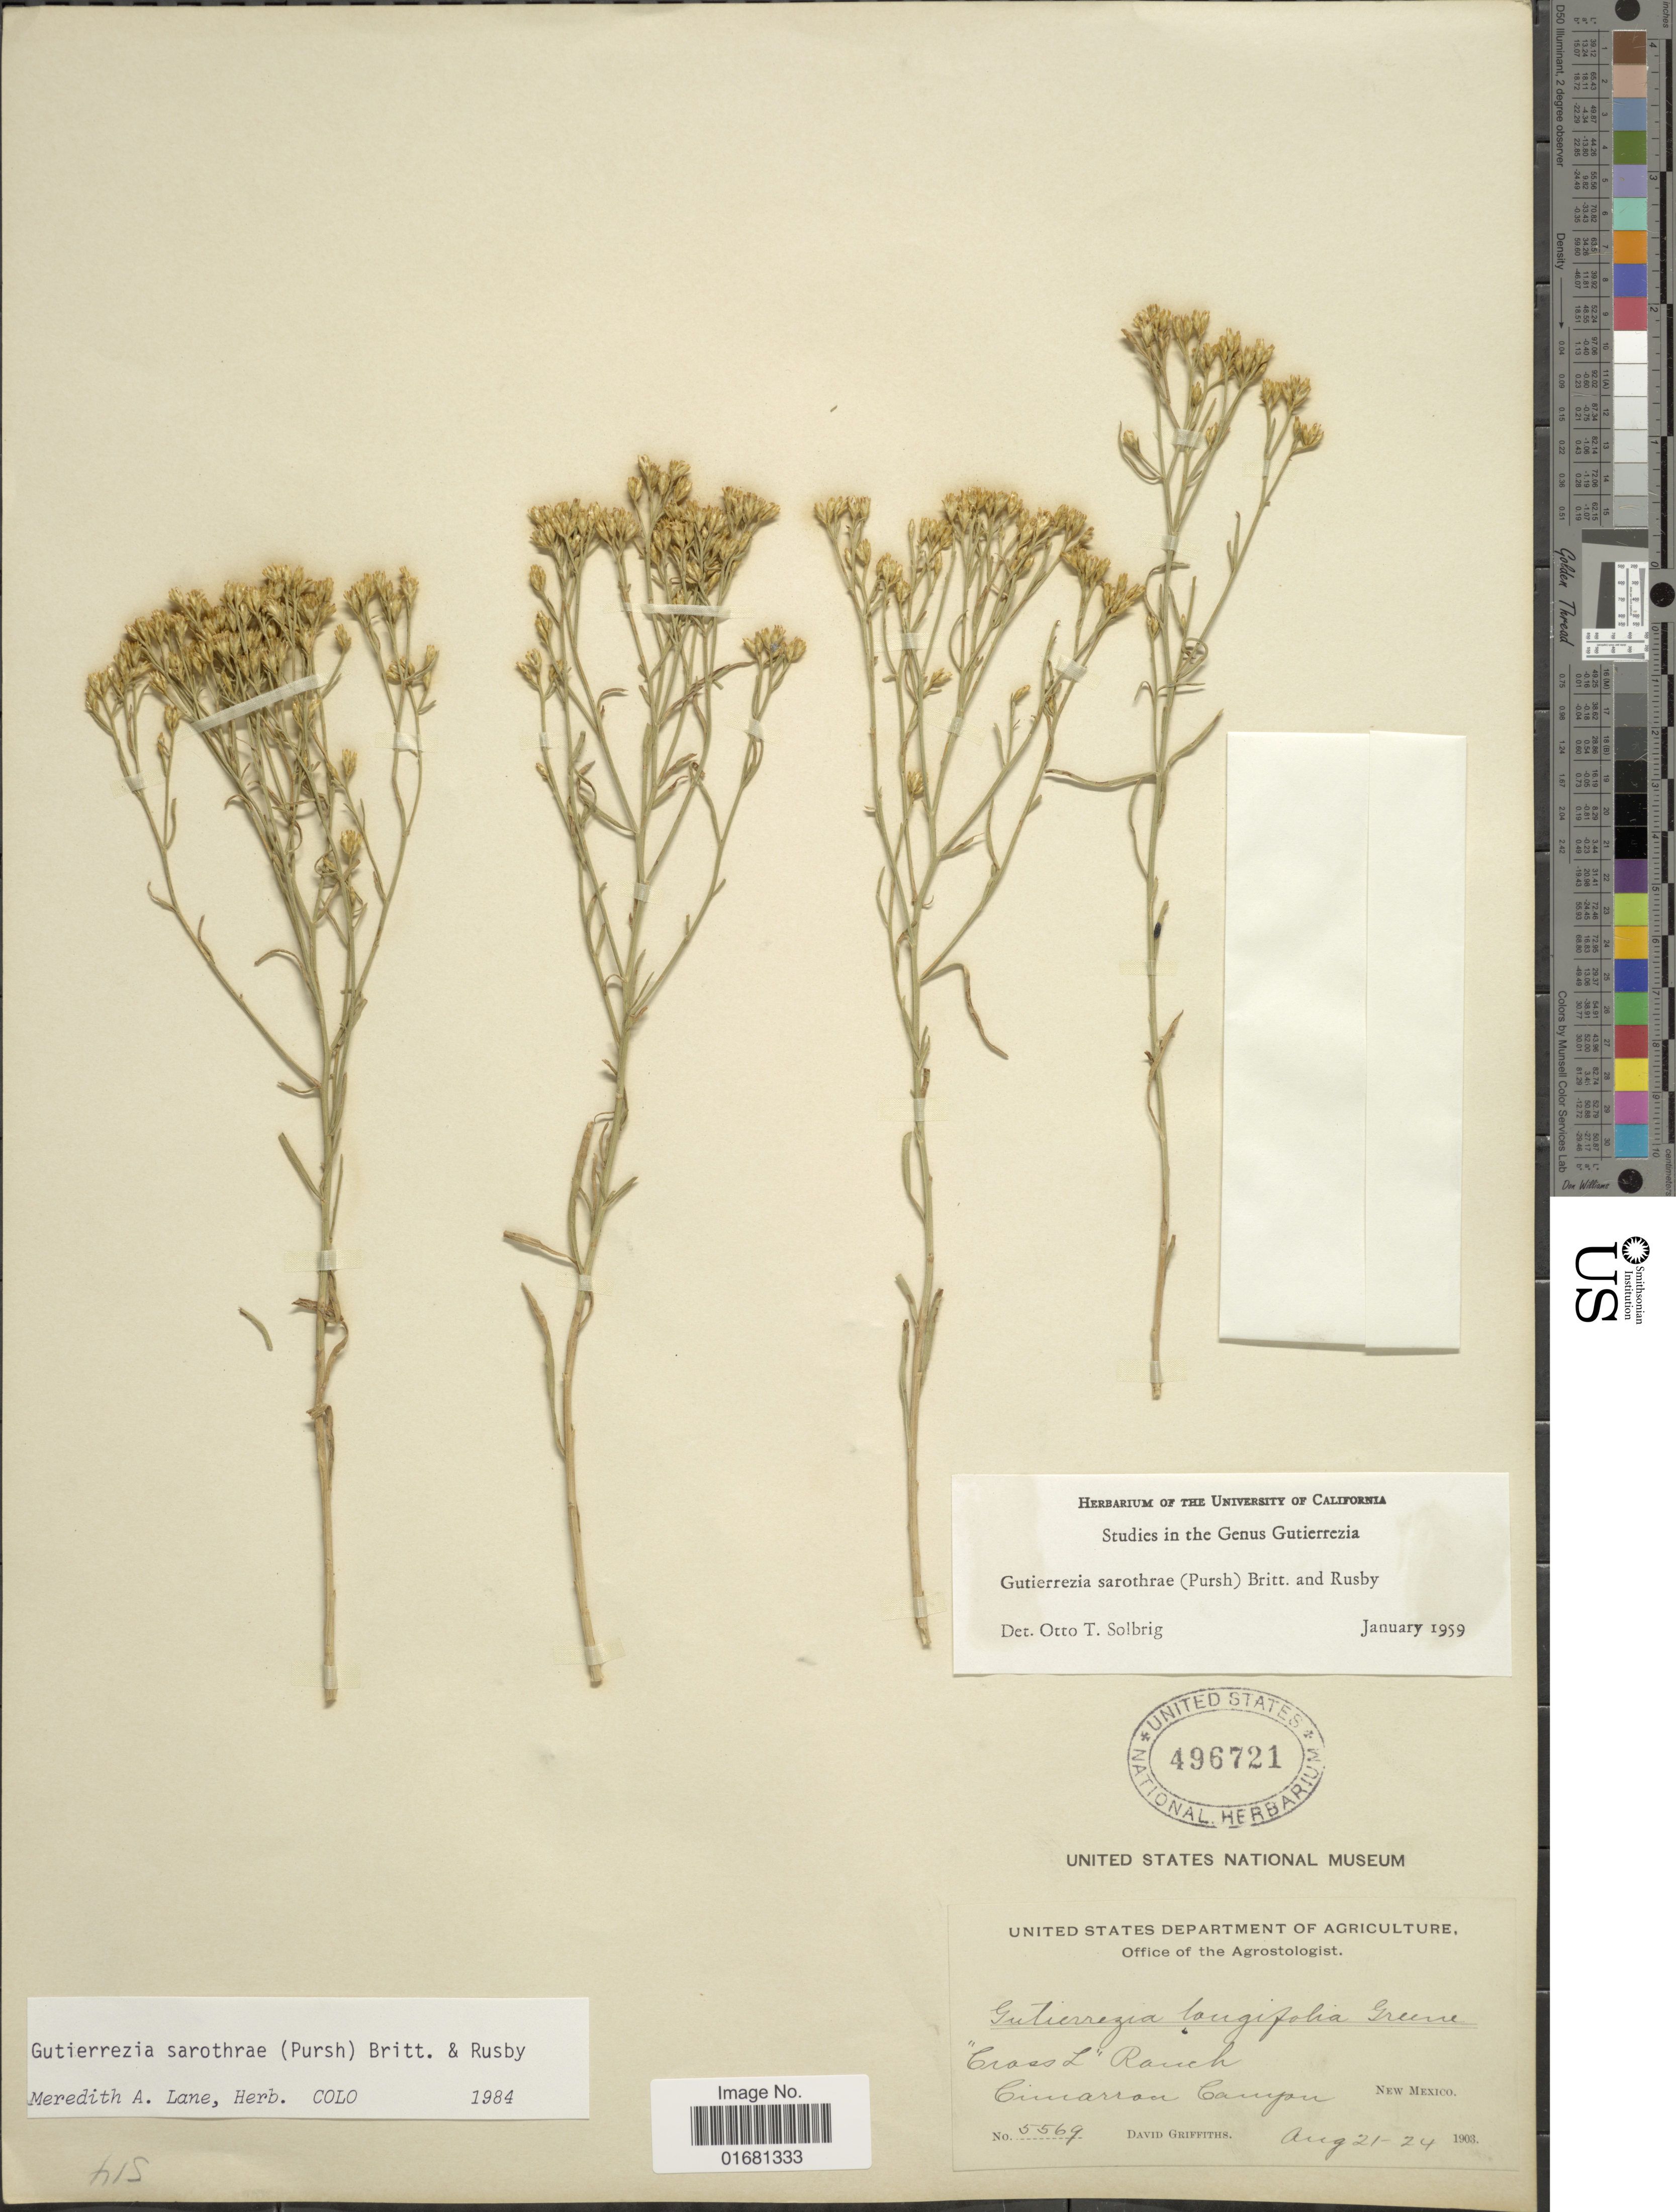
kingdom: Plantae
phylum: Tracheophyta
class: Magnoliopsida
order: Asterales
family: Asteraceae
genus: Gutierrezia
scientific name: Gutierrezia sarothrae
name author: (Pursh) Britton & Rusby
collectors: D. Griffiths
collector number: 5569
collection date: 1903-08-21/1903-08-24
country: United States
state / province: New Mexico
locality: "Cross L" Ranch, Cimarron Canyon, New Mexico.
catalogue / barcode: US 496721